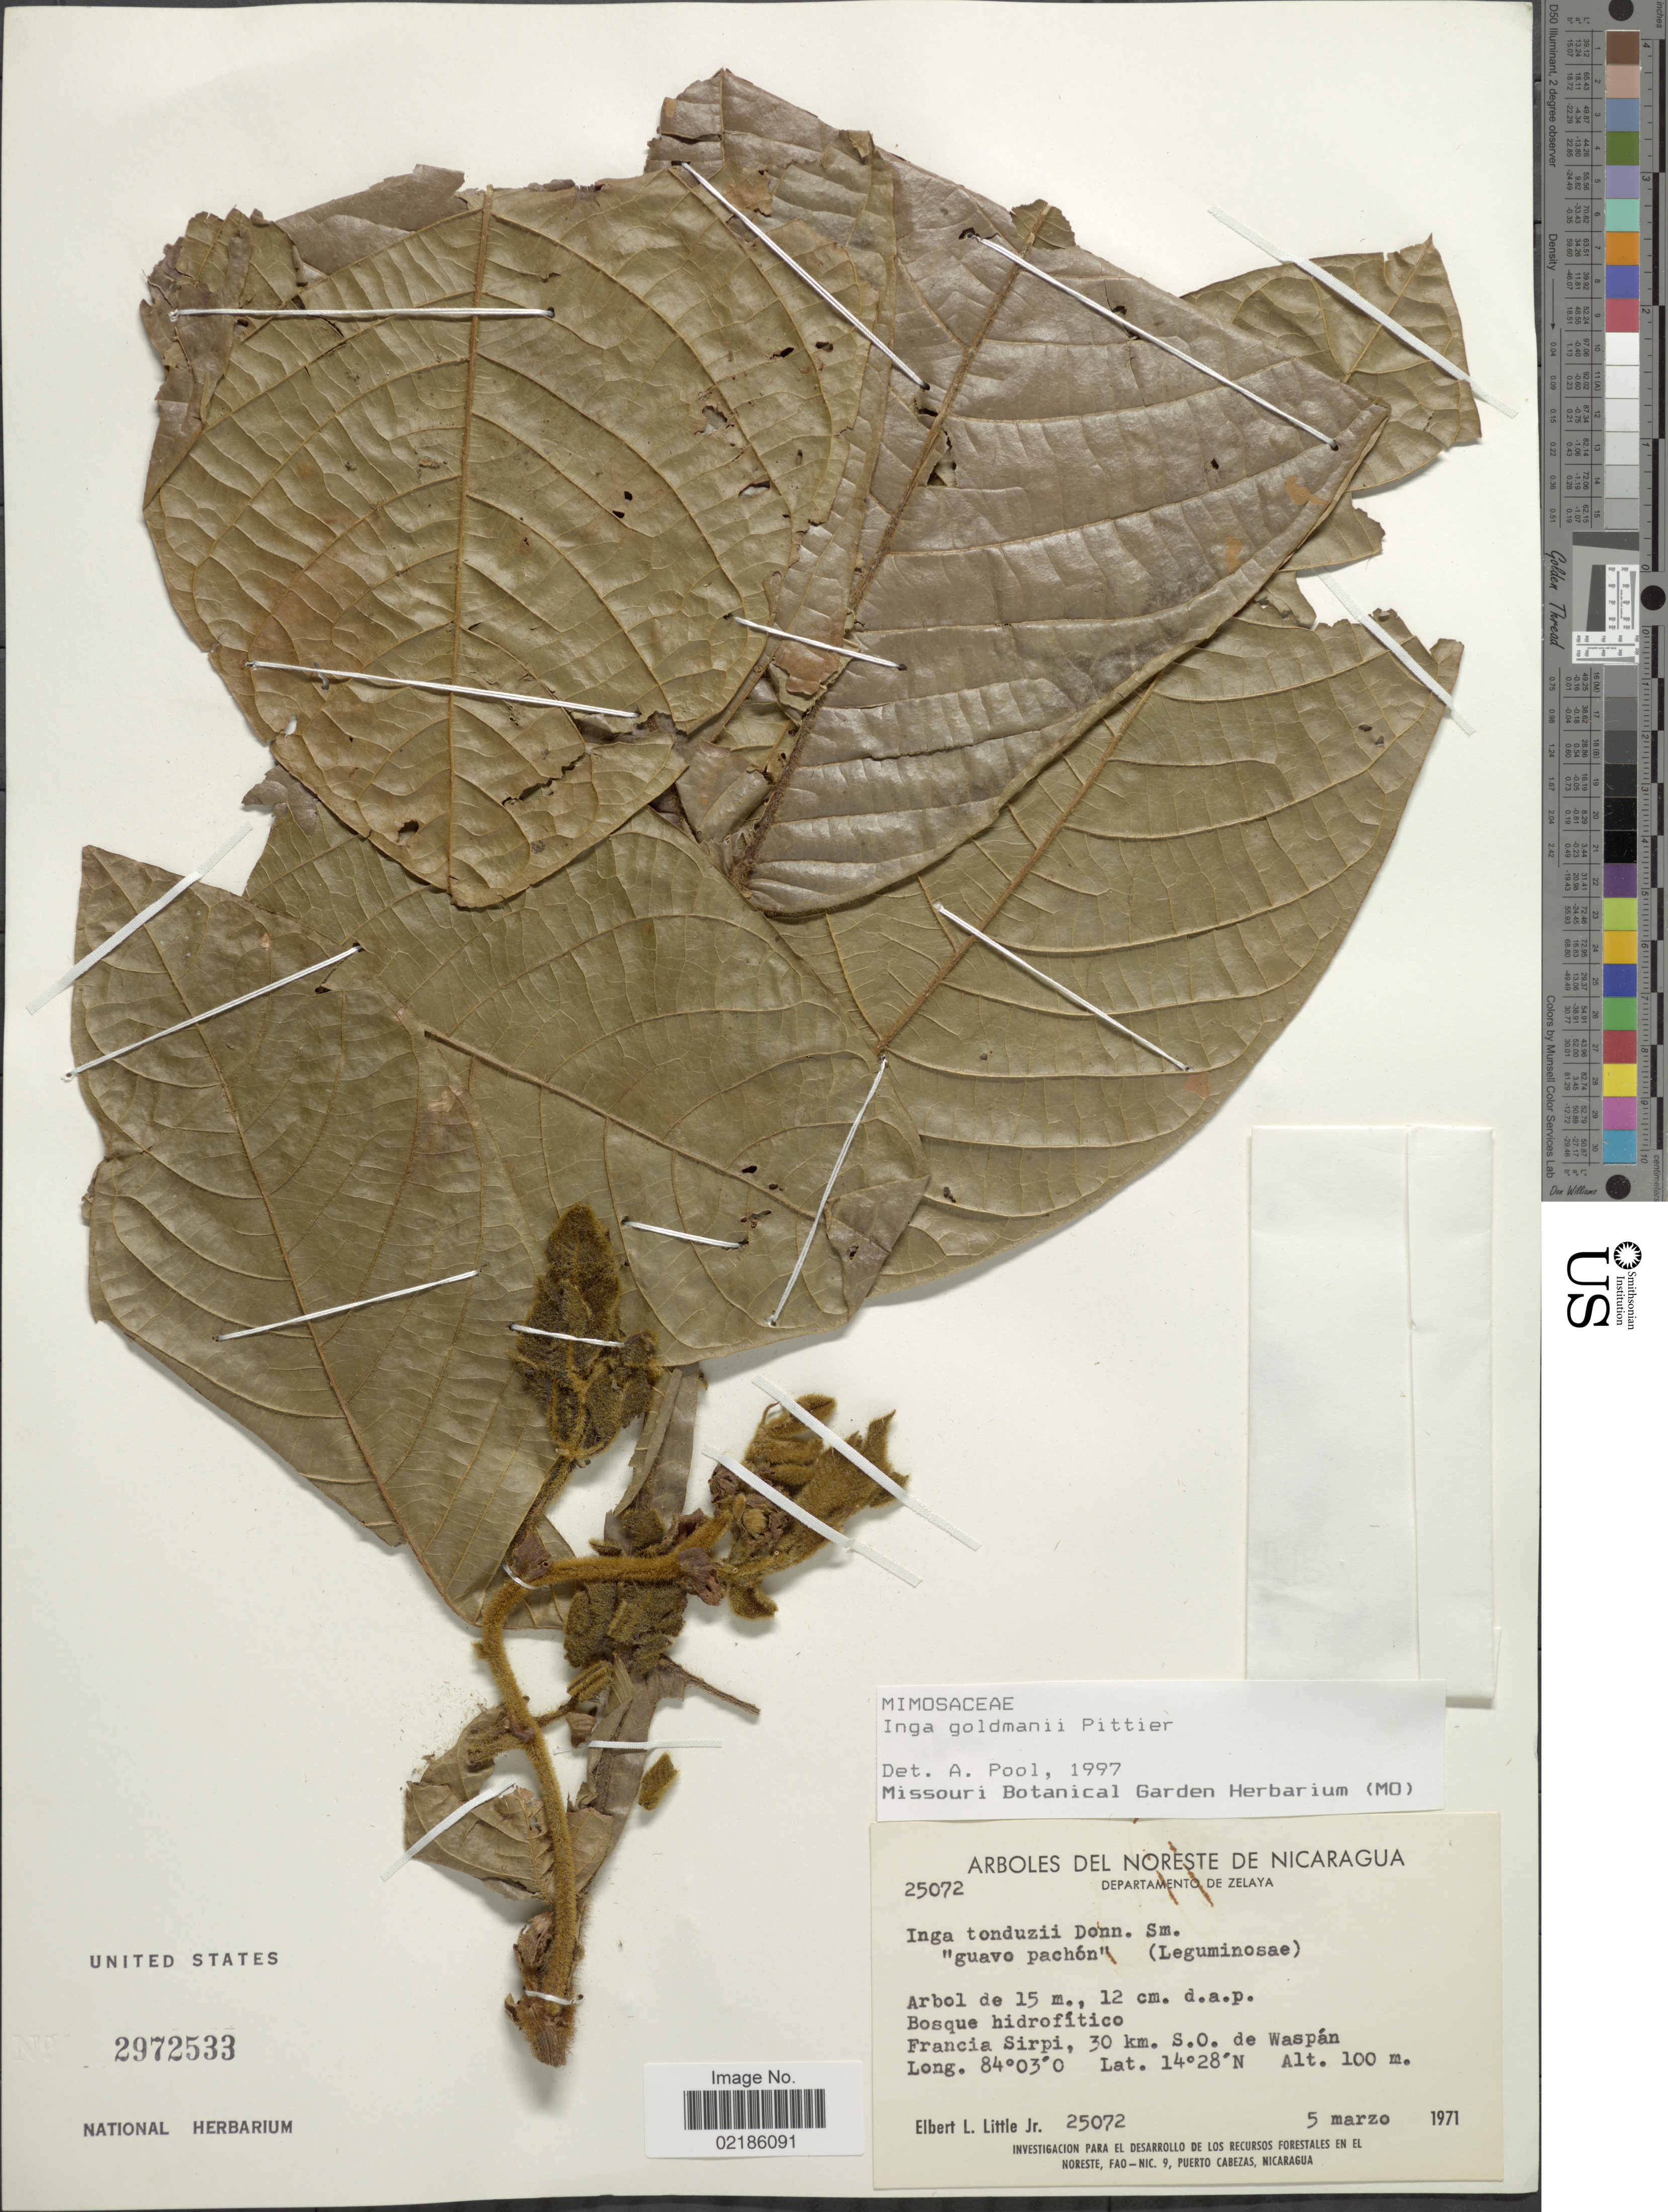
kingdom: Plantae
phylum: Tracheophyta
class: Magnoliopsida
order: Fabales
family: Fabaceae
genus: Inga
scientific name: Inga goldmanii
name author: Pittier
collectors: E. L. Little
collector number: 25072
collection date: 1971-03-05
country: Nicaragua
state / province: Atlantico Norte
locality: Noreste de Nicaragua. Departamento de Zelaya. Francia Sirpi, 30 km. S. O. de Waspan.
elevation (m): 100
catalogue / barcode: US 2972533